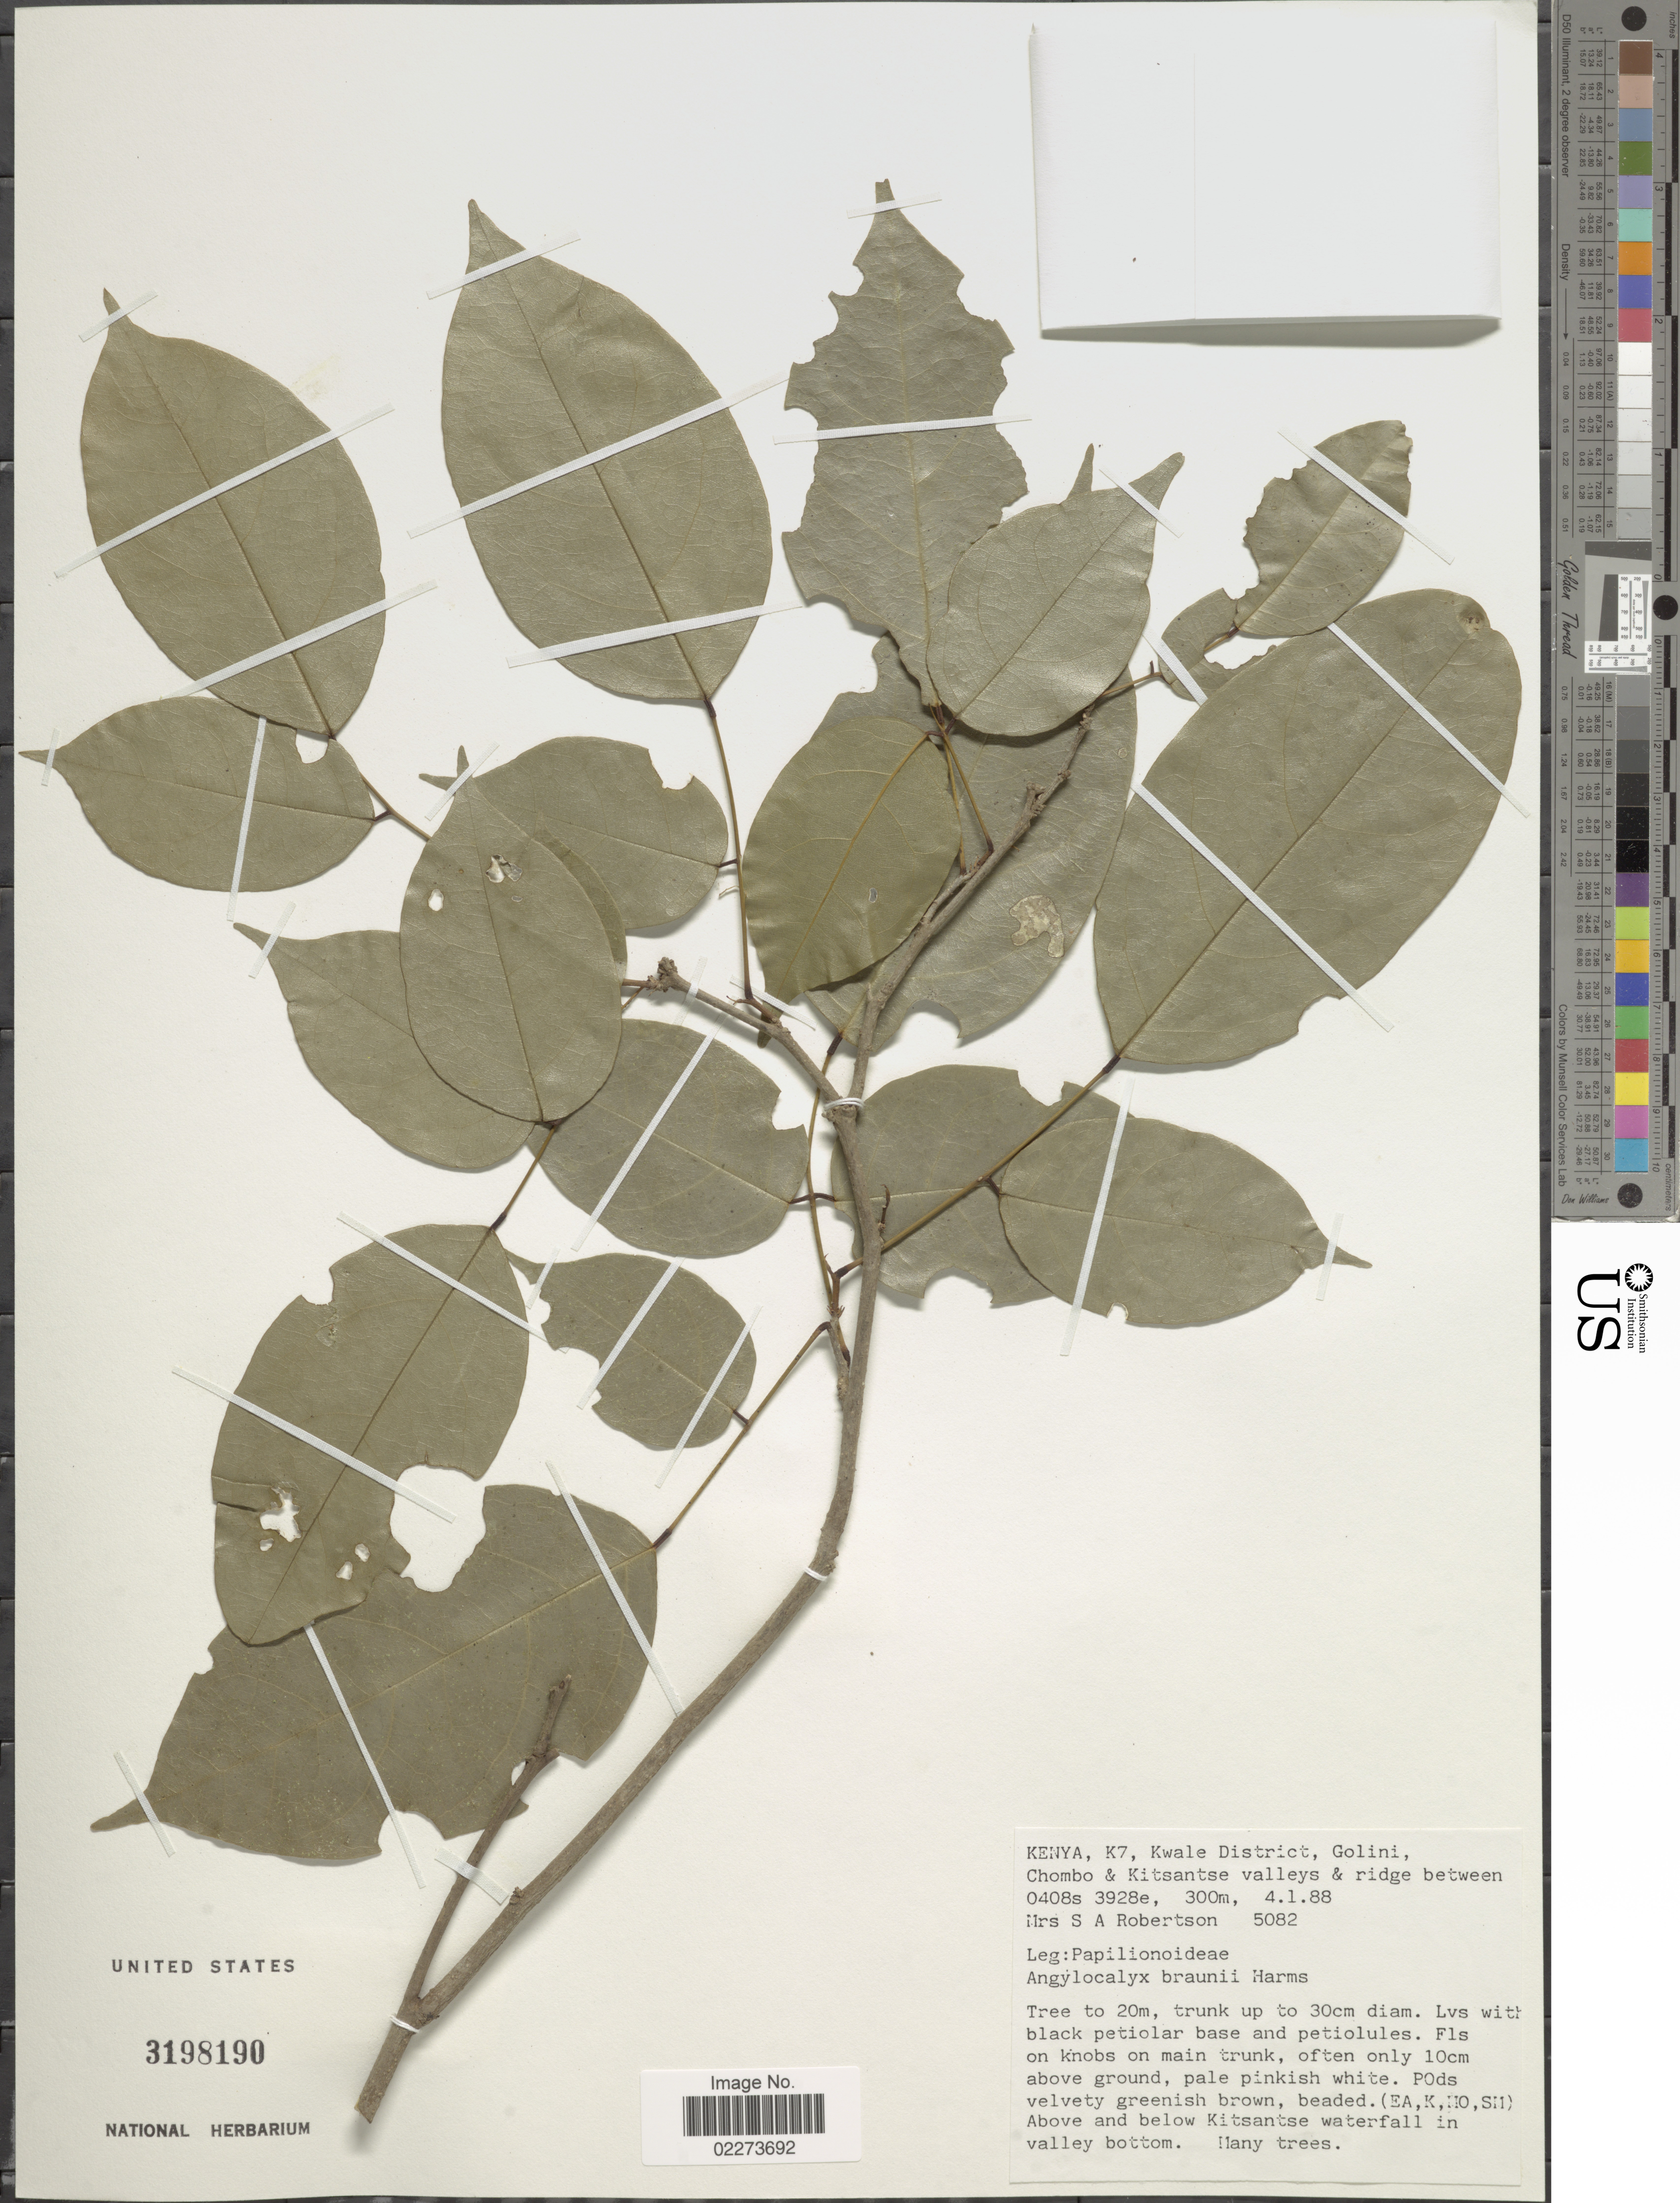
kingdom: Plantae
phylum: Tracheophyta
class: Magnoliopsida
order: Fabales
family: Fabaceae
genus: Angylocalyx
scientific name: Angylocalyx braunii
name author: Harms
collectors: S. Robertson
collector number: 5082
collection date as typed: Transcribed d/m/y: 4/1/88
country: Kenya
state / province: Kwale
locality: Kenya, K7, Kwale District, Golini, Chombo & Kitsantse valleys & ridge between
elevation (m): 300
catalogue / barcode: US 3198190